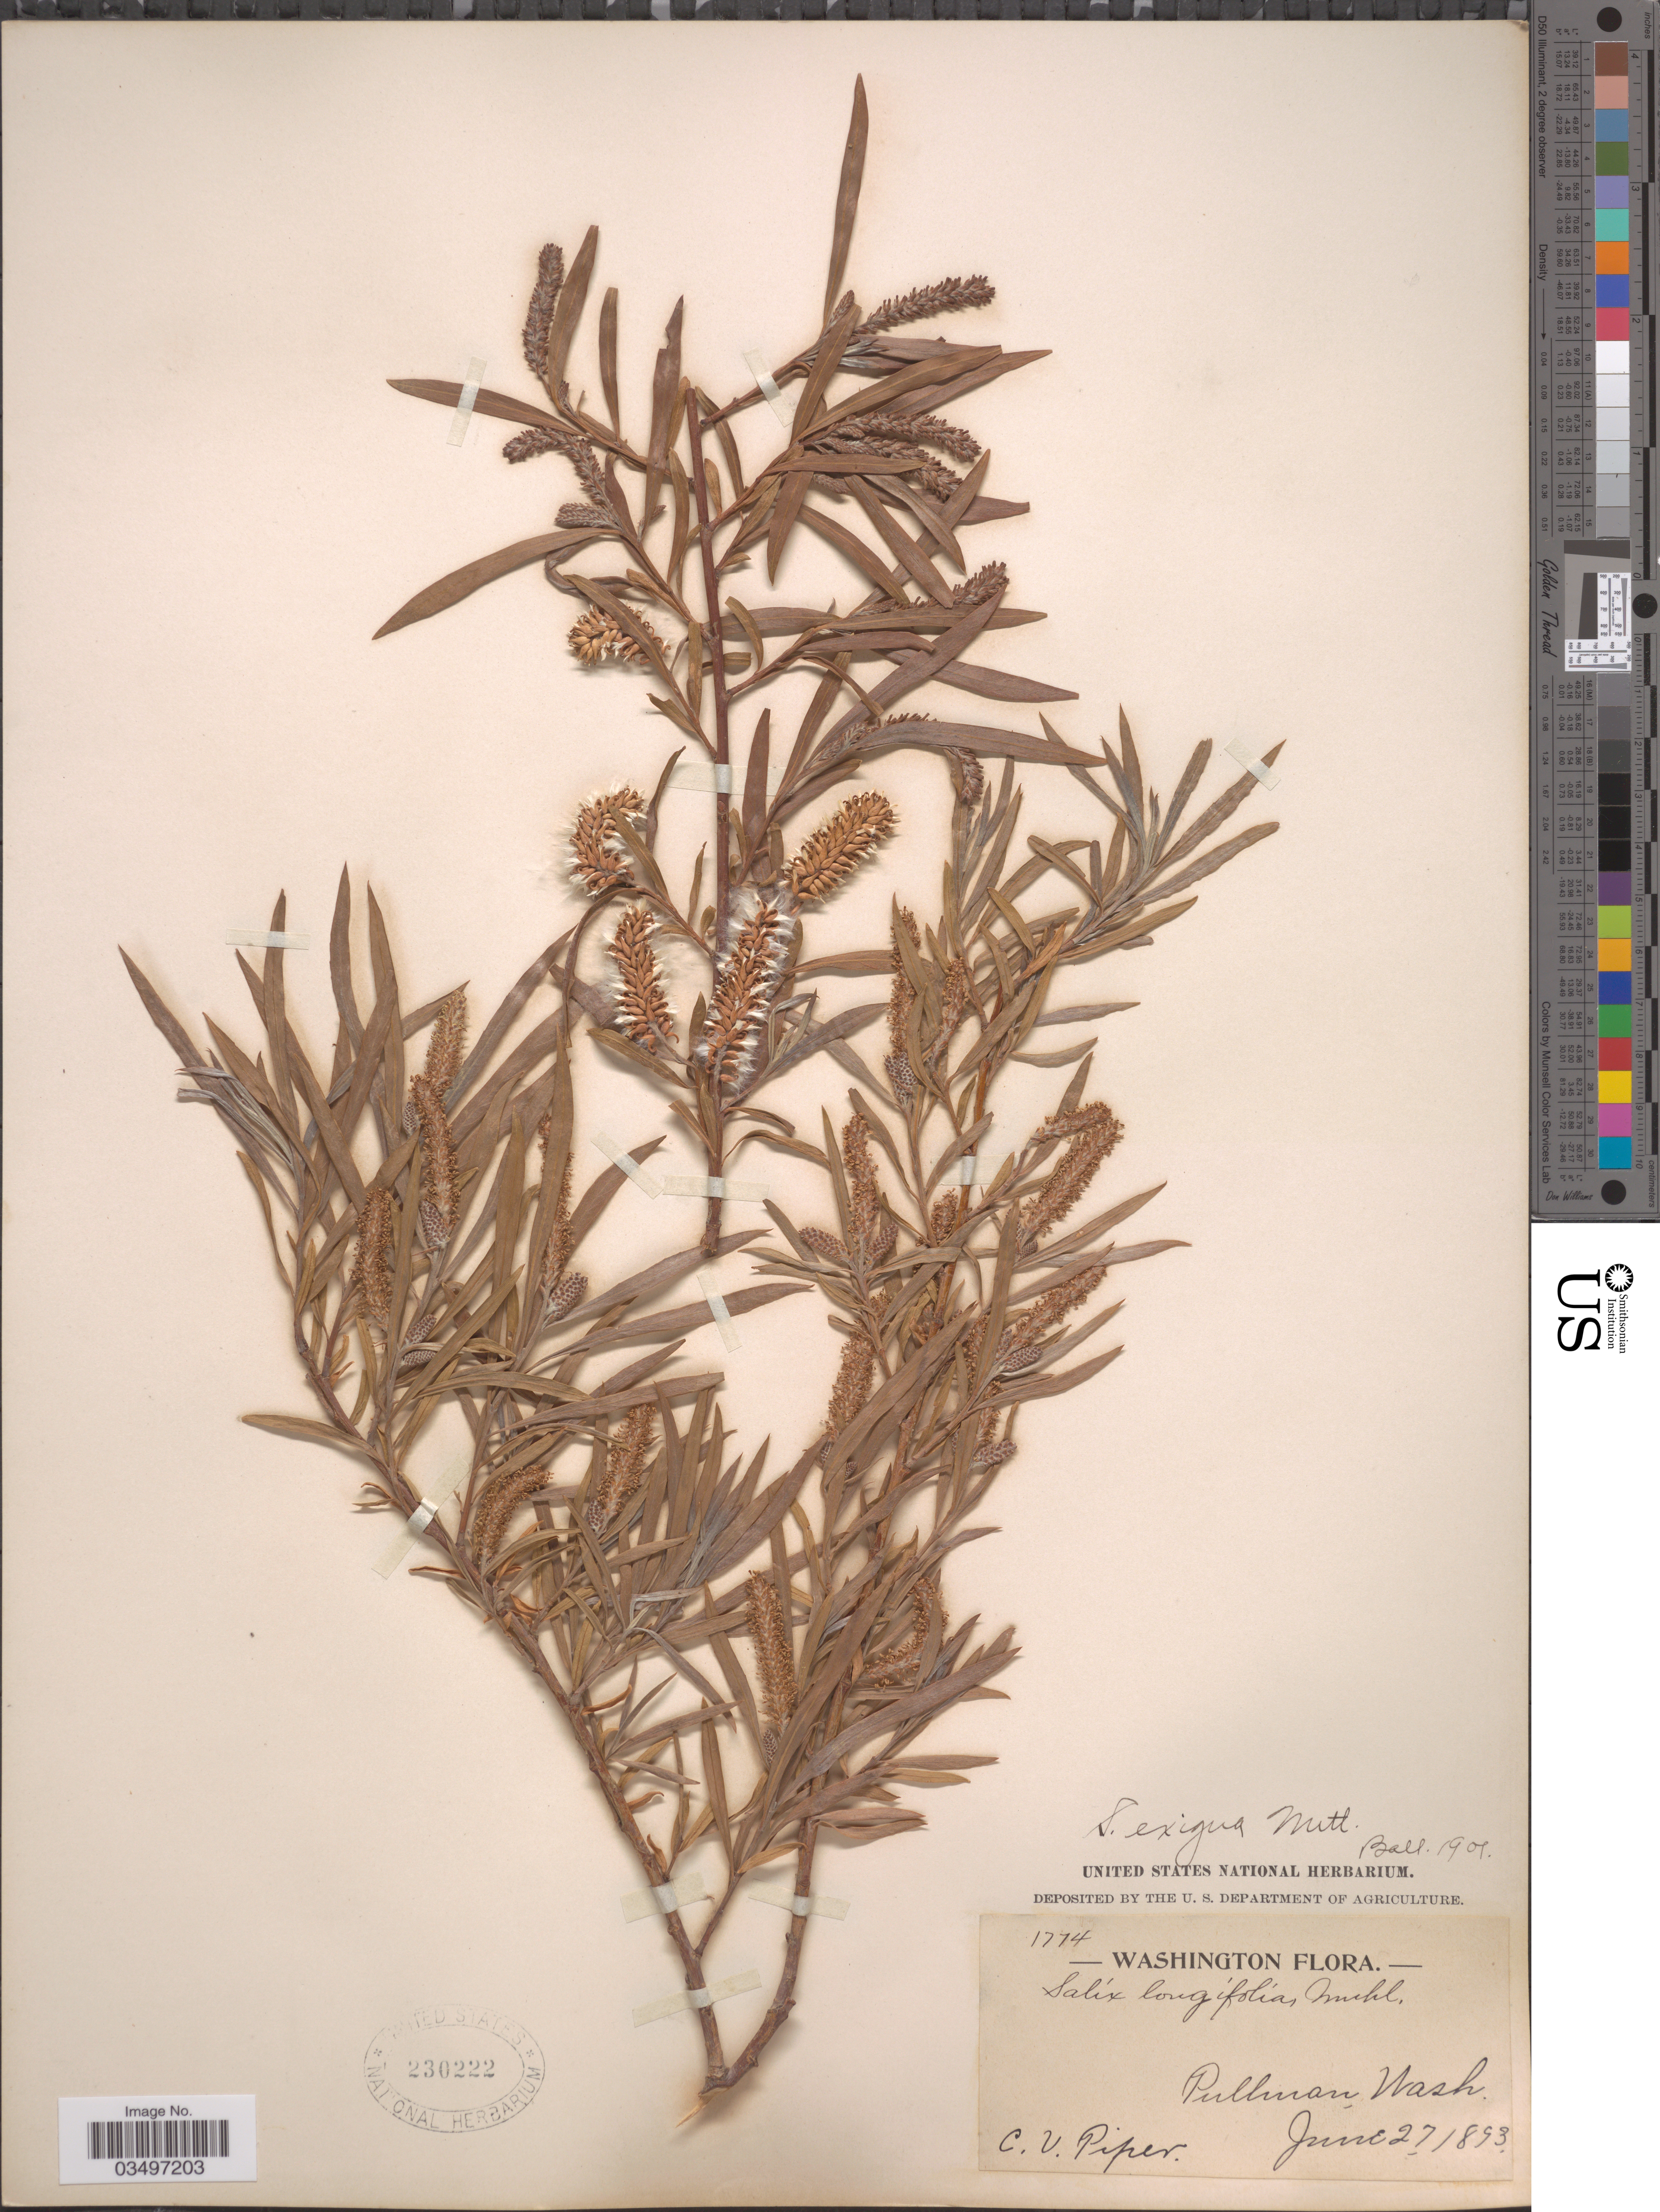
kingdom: Plantae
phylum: Tracheophyta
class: Magnoliopsida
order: Malpighiales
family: Salicaceae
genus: Salix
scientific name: Salix exigua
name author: Nutt.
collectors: C. V. Piper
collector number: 1774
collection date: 1893-06-27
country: United States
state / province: Washington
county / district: Whitman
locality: Pullman.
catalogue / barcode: US 230222